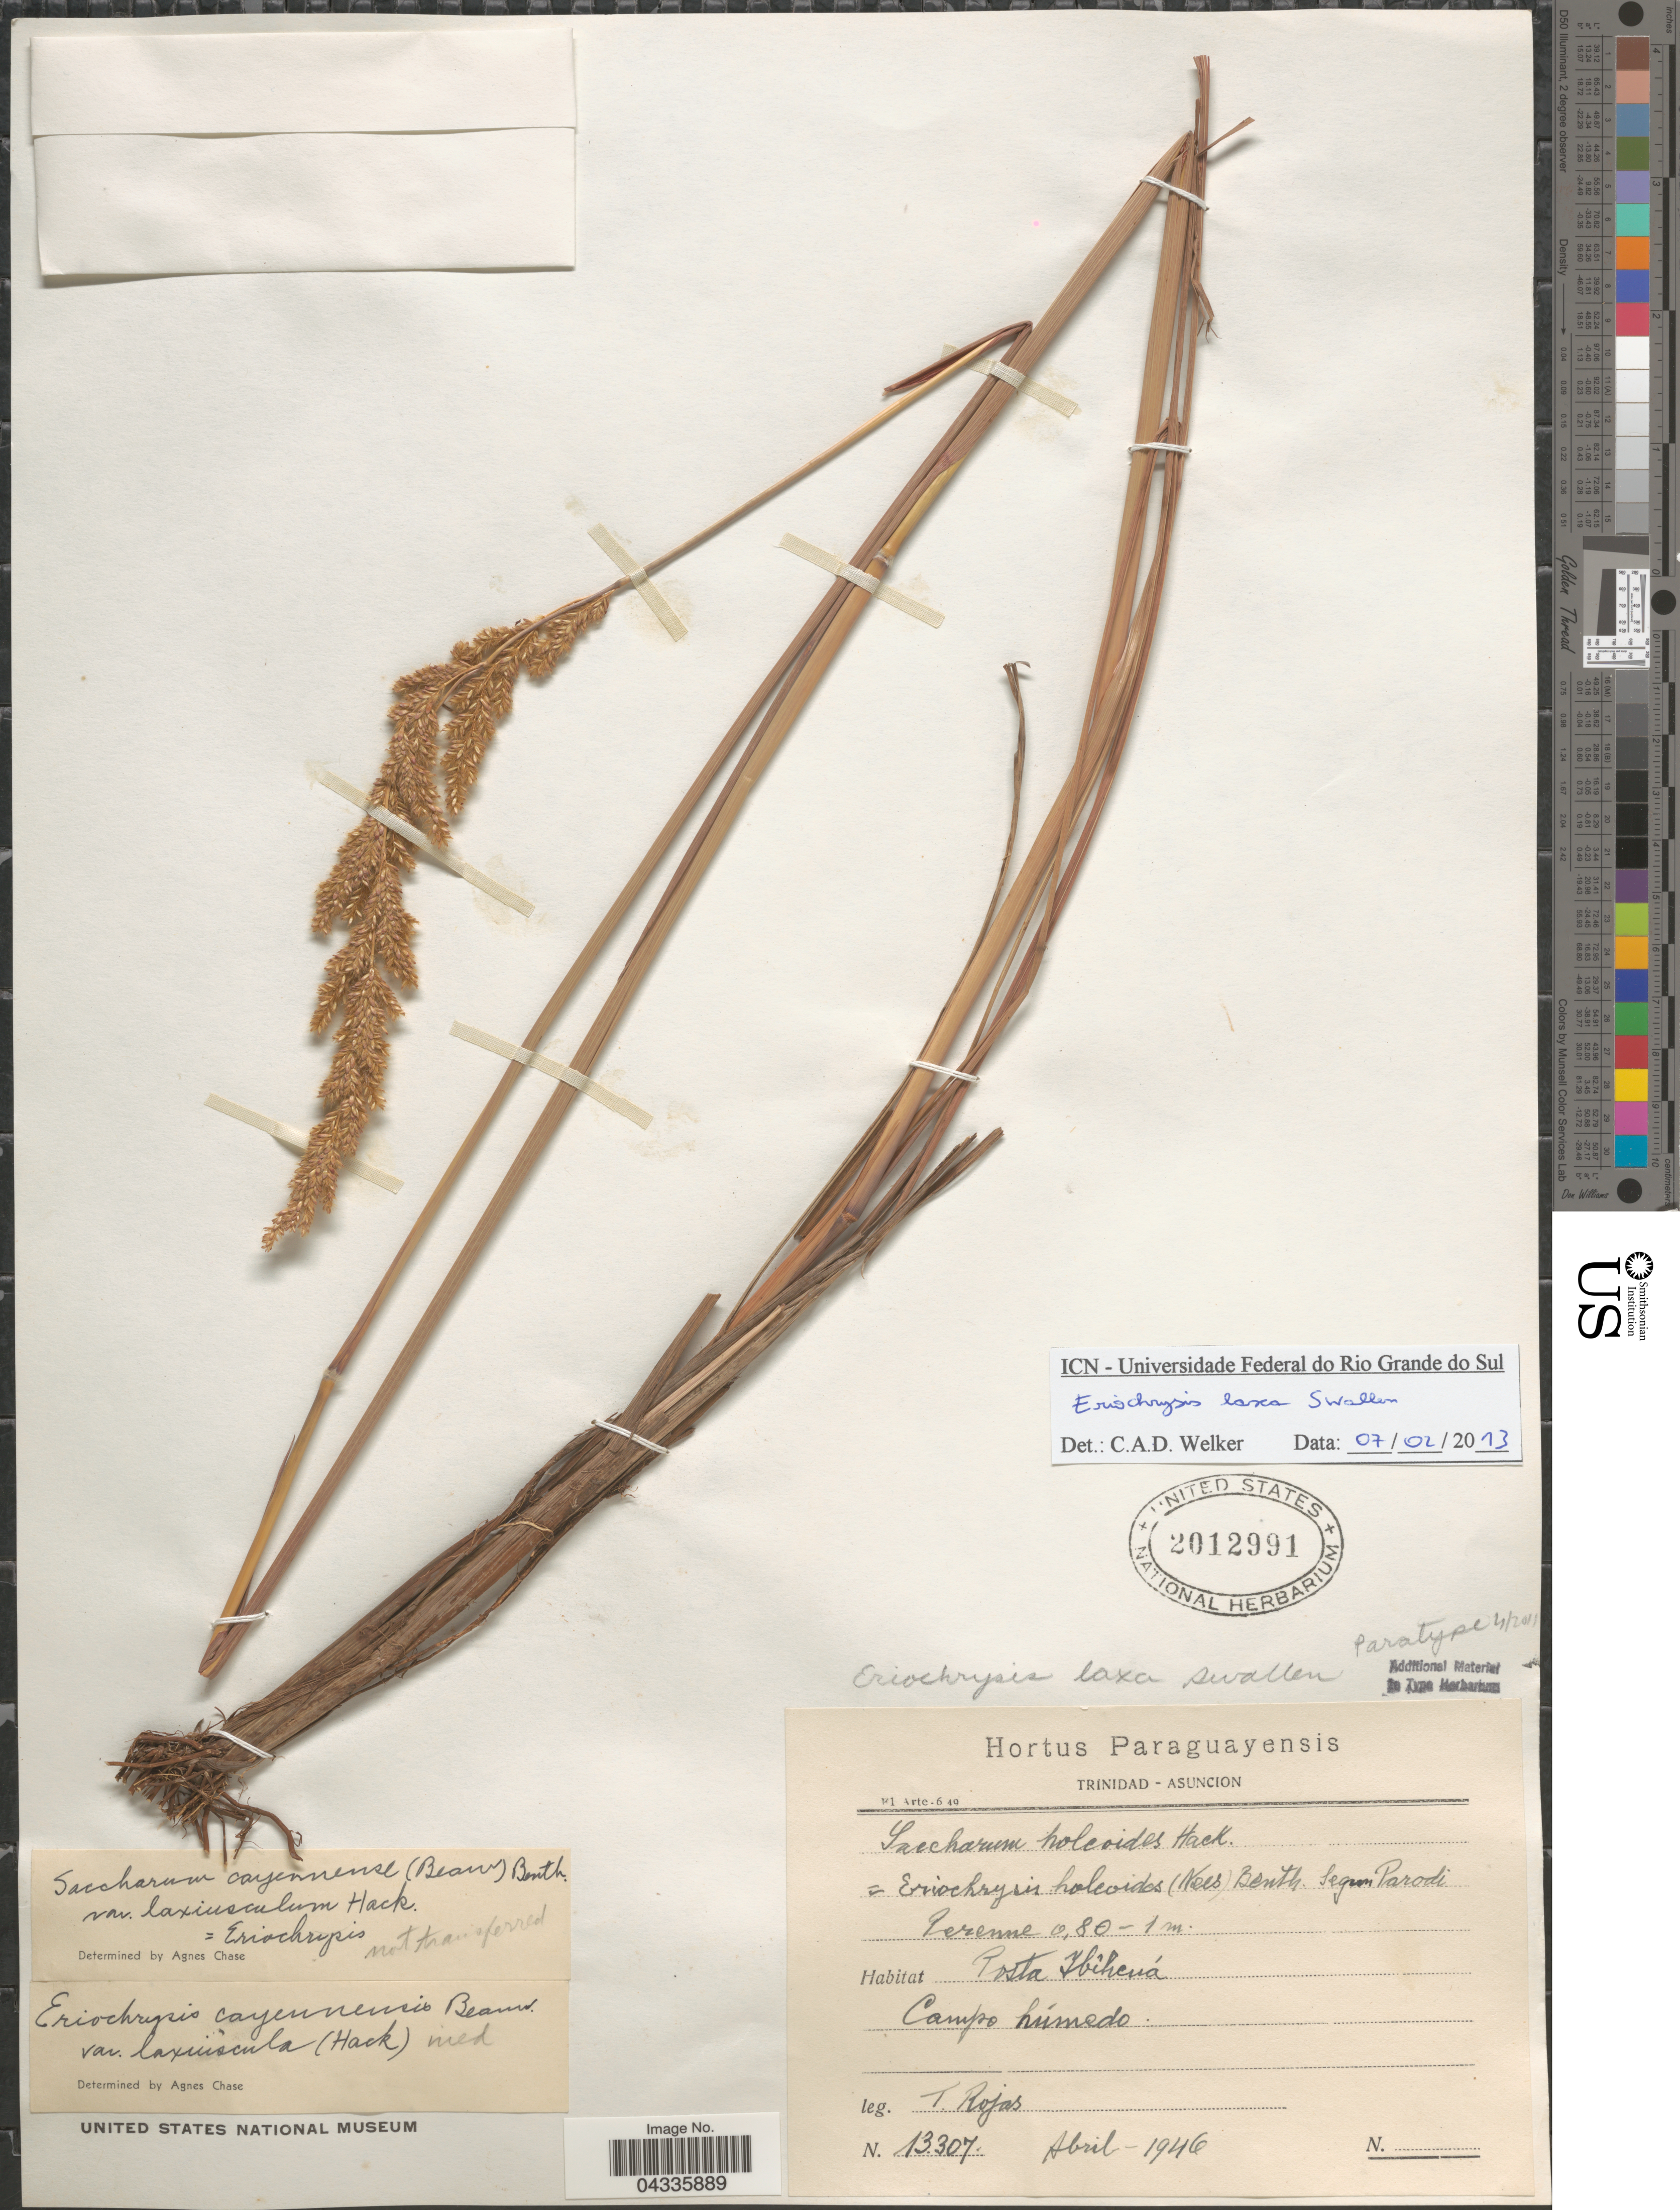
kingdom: Plantae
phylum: Tracheophyta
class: Liliopsida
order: Poales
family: Poaceae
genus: Eriochrysis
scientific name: Eriochrysis laxa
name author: Swallen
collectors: T. Rojas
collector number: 13307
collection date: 1946-04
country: Paraguay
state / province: Asuncion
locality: Posta Ibihená [interpreted]. Campo húmedo.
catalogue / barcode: US 2012991